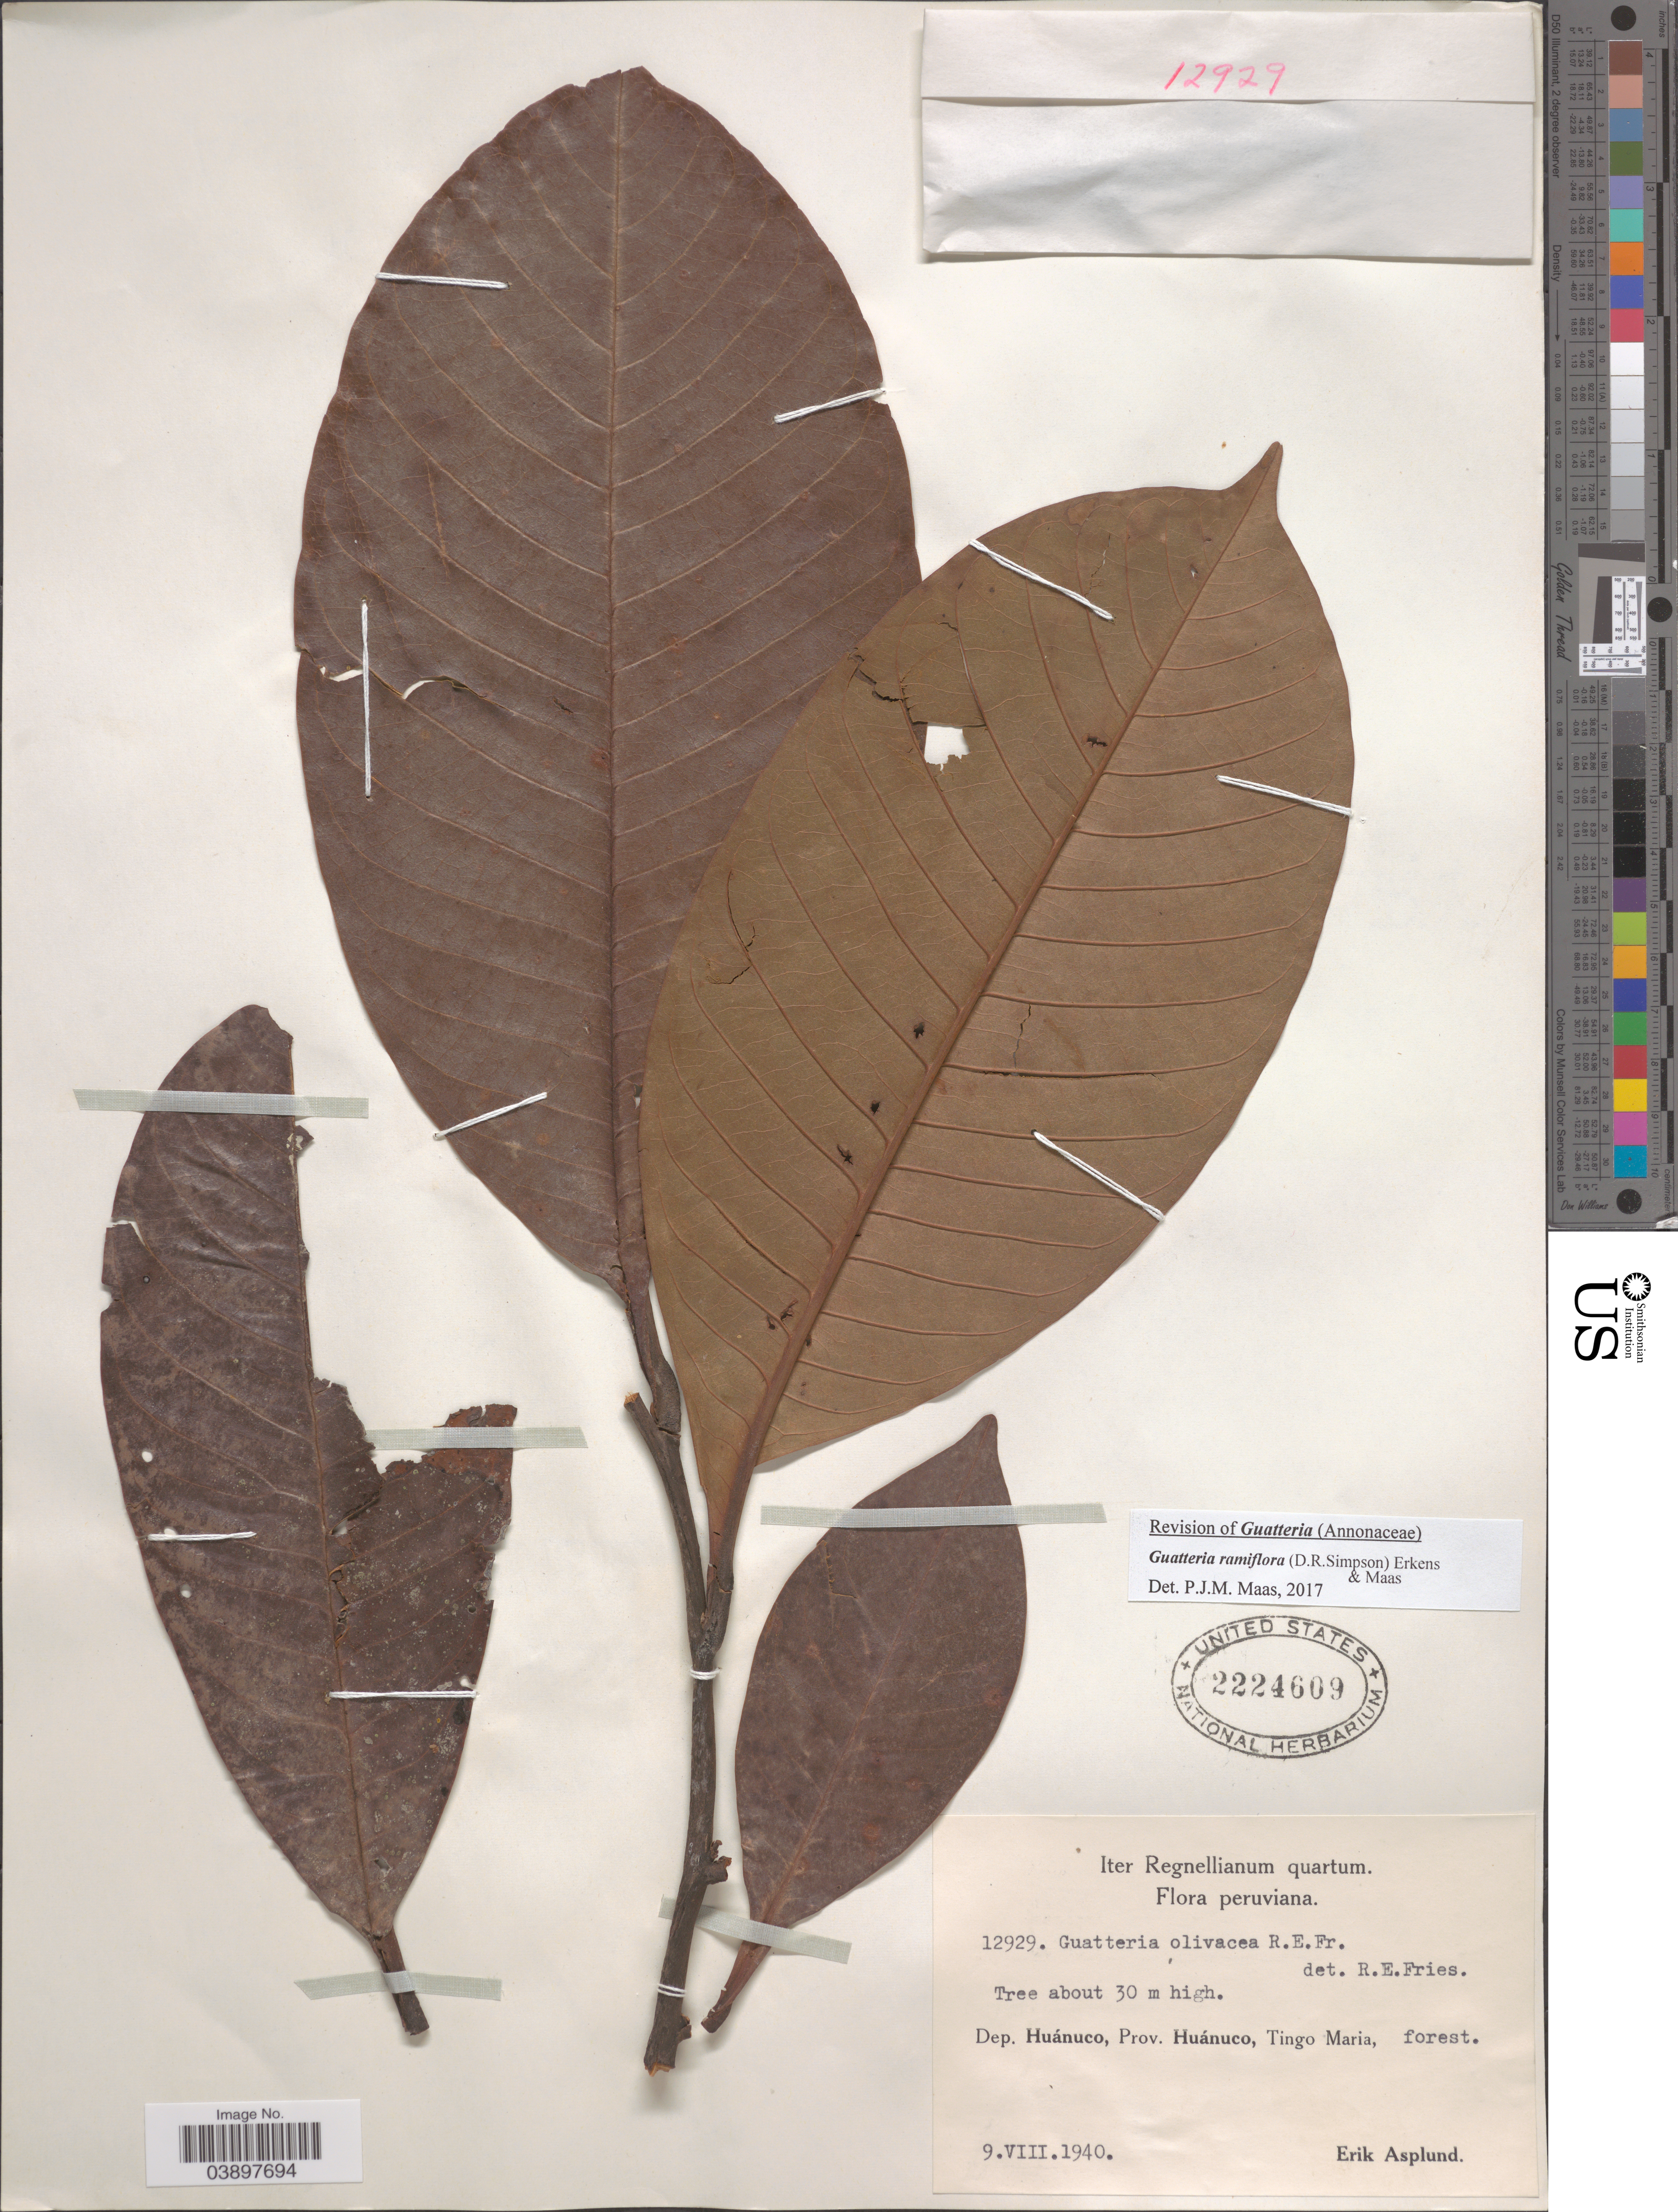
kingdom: Plantae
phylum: Tracheophyta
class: Magnoliopsida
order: Magnoliales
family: Annonaceae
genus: Guatteria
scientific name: Guatteria ramiflora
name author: (D.R. Simpson) Erkens & Maas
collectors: E. Asplund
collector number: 12929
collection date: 1940-08-09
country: Peru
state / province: Huánuco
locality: Dep. Huánuco, Tingo Maria.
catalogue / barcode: US 2224609